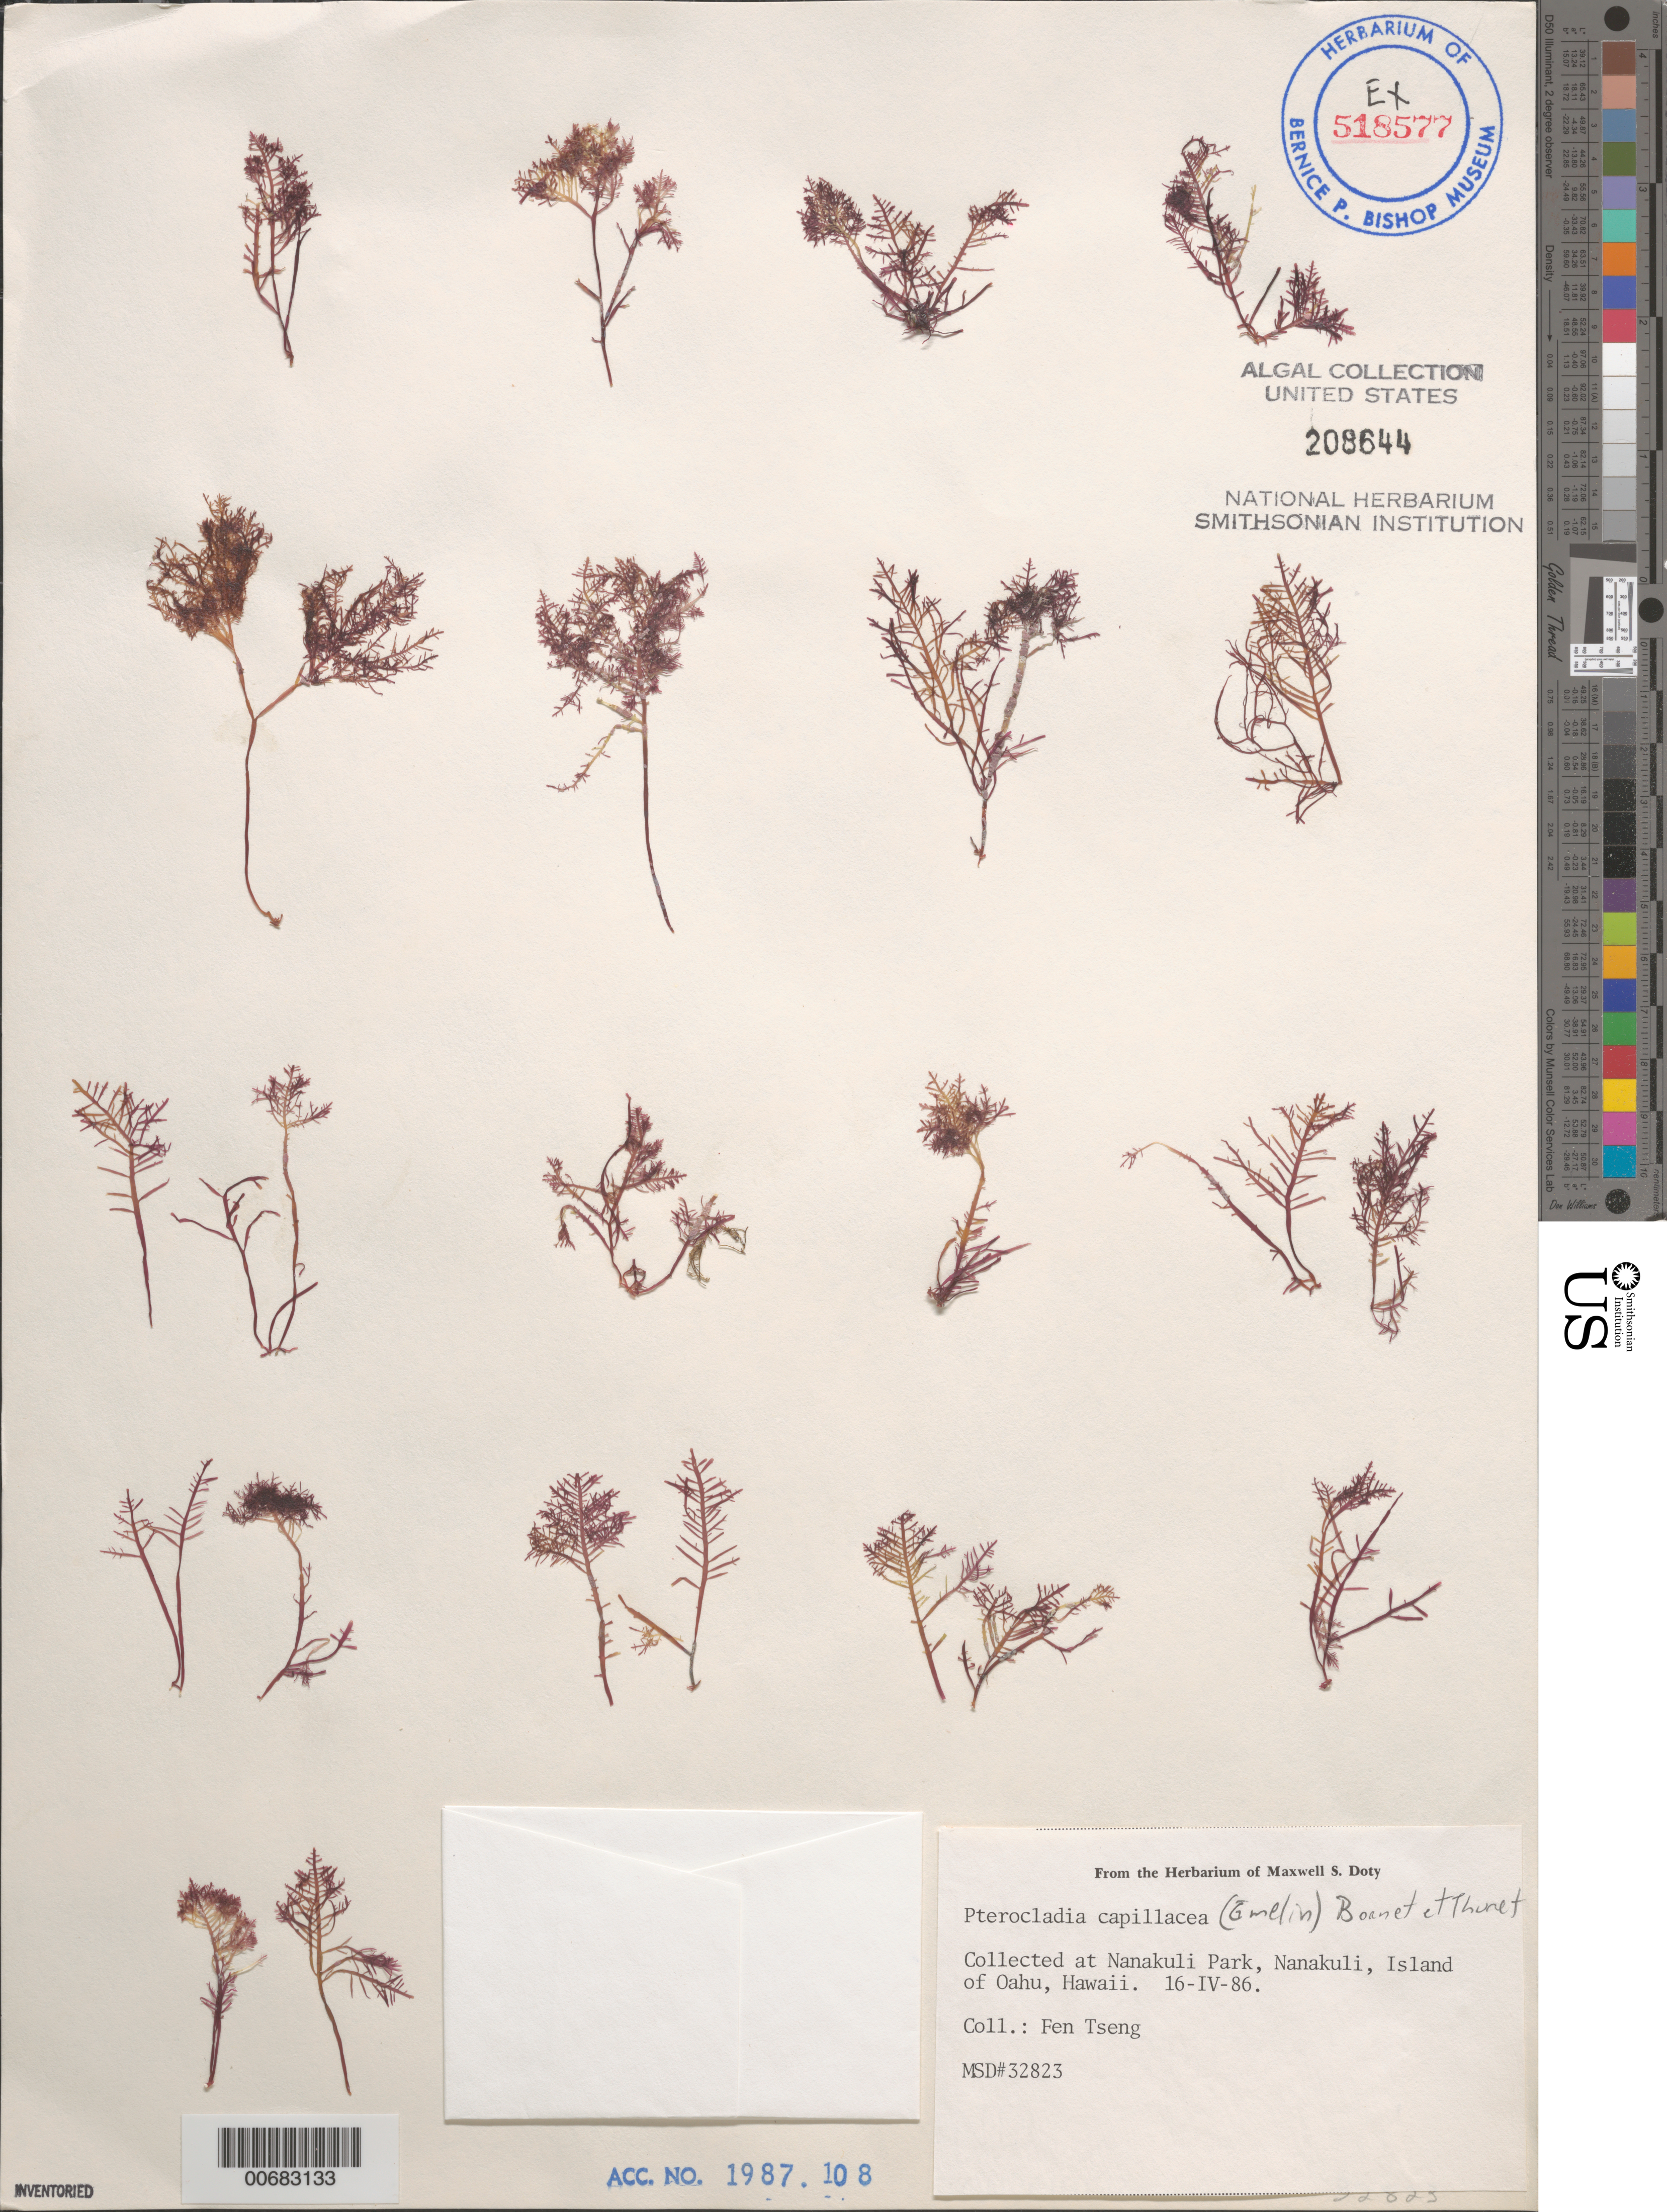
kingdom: Plantae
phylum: Rhodophyta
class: Florideophyceae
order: Gelidiales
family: Pterocladiaceae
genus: Pterocladiella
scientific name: Pterocladiella capillacea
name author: (S.G. Gmel.) Santelices & Hommers.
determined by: Algae name updating Project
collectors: F. Tseng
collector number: MSD 32823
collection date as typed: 16 Apr 1986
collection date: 1986-04-16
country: United States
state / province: Hawaii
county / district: Honolulu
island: Oahu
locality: Nanakuli Park, Nanakuli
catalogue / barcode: US 208644